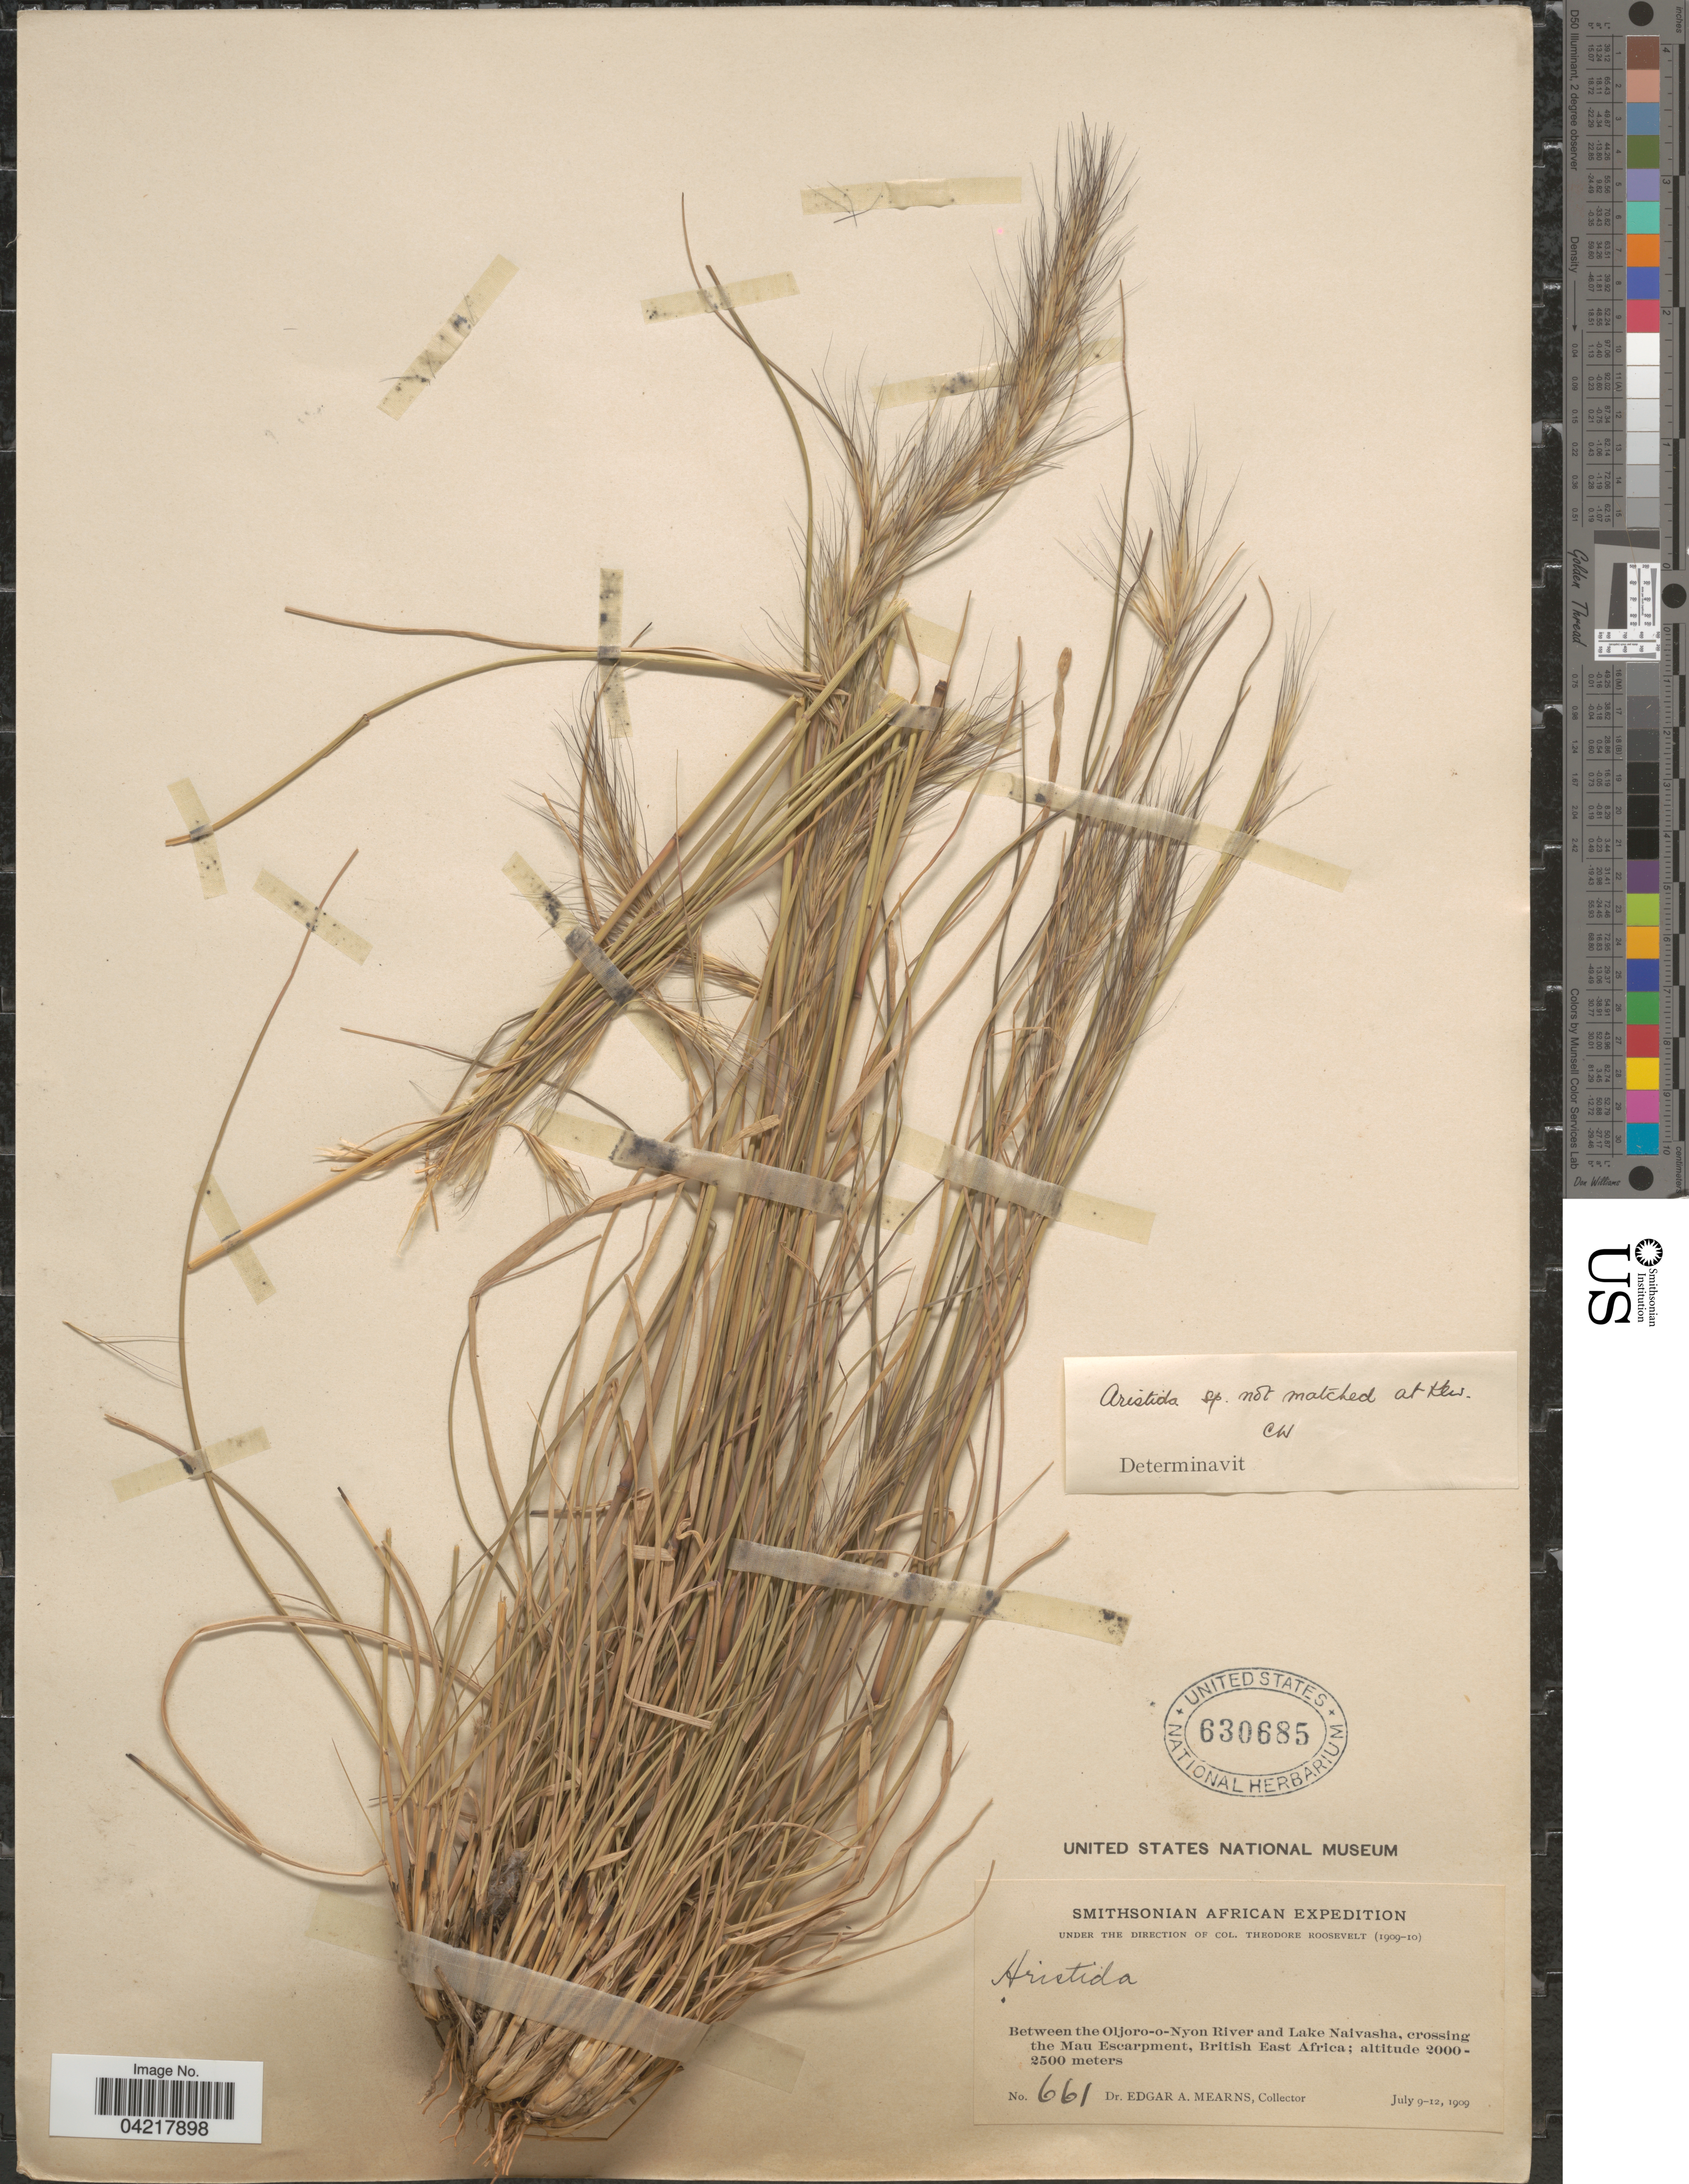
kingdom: Plantae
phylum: Tracheophyta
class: Liliopsida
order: Poales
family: Poaceae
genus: Aristida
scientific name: Aristida sp.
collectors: E. A. Mearns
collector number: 661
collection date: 1909-07-09/1909-07-12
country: Kenya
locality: Smithsonian African Expedition. Between the Oljoro-o-Nyon River and Lake Naivasha, crossing the Mau Escarpment, British East Africa.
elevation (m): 2000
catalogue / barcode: US 630685